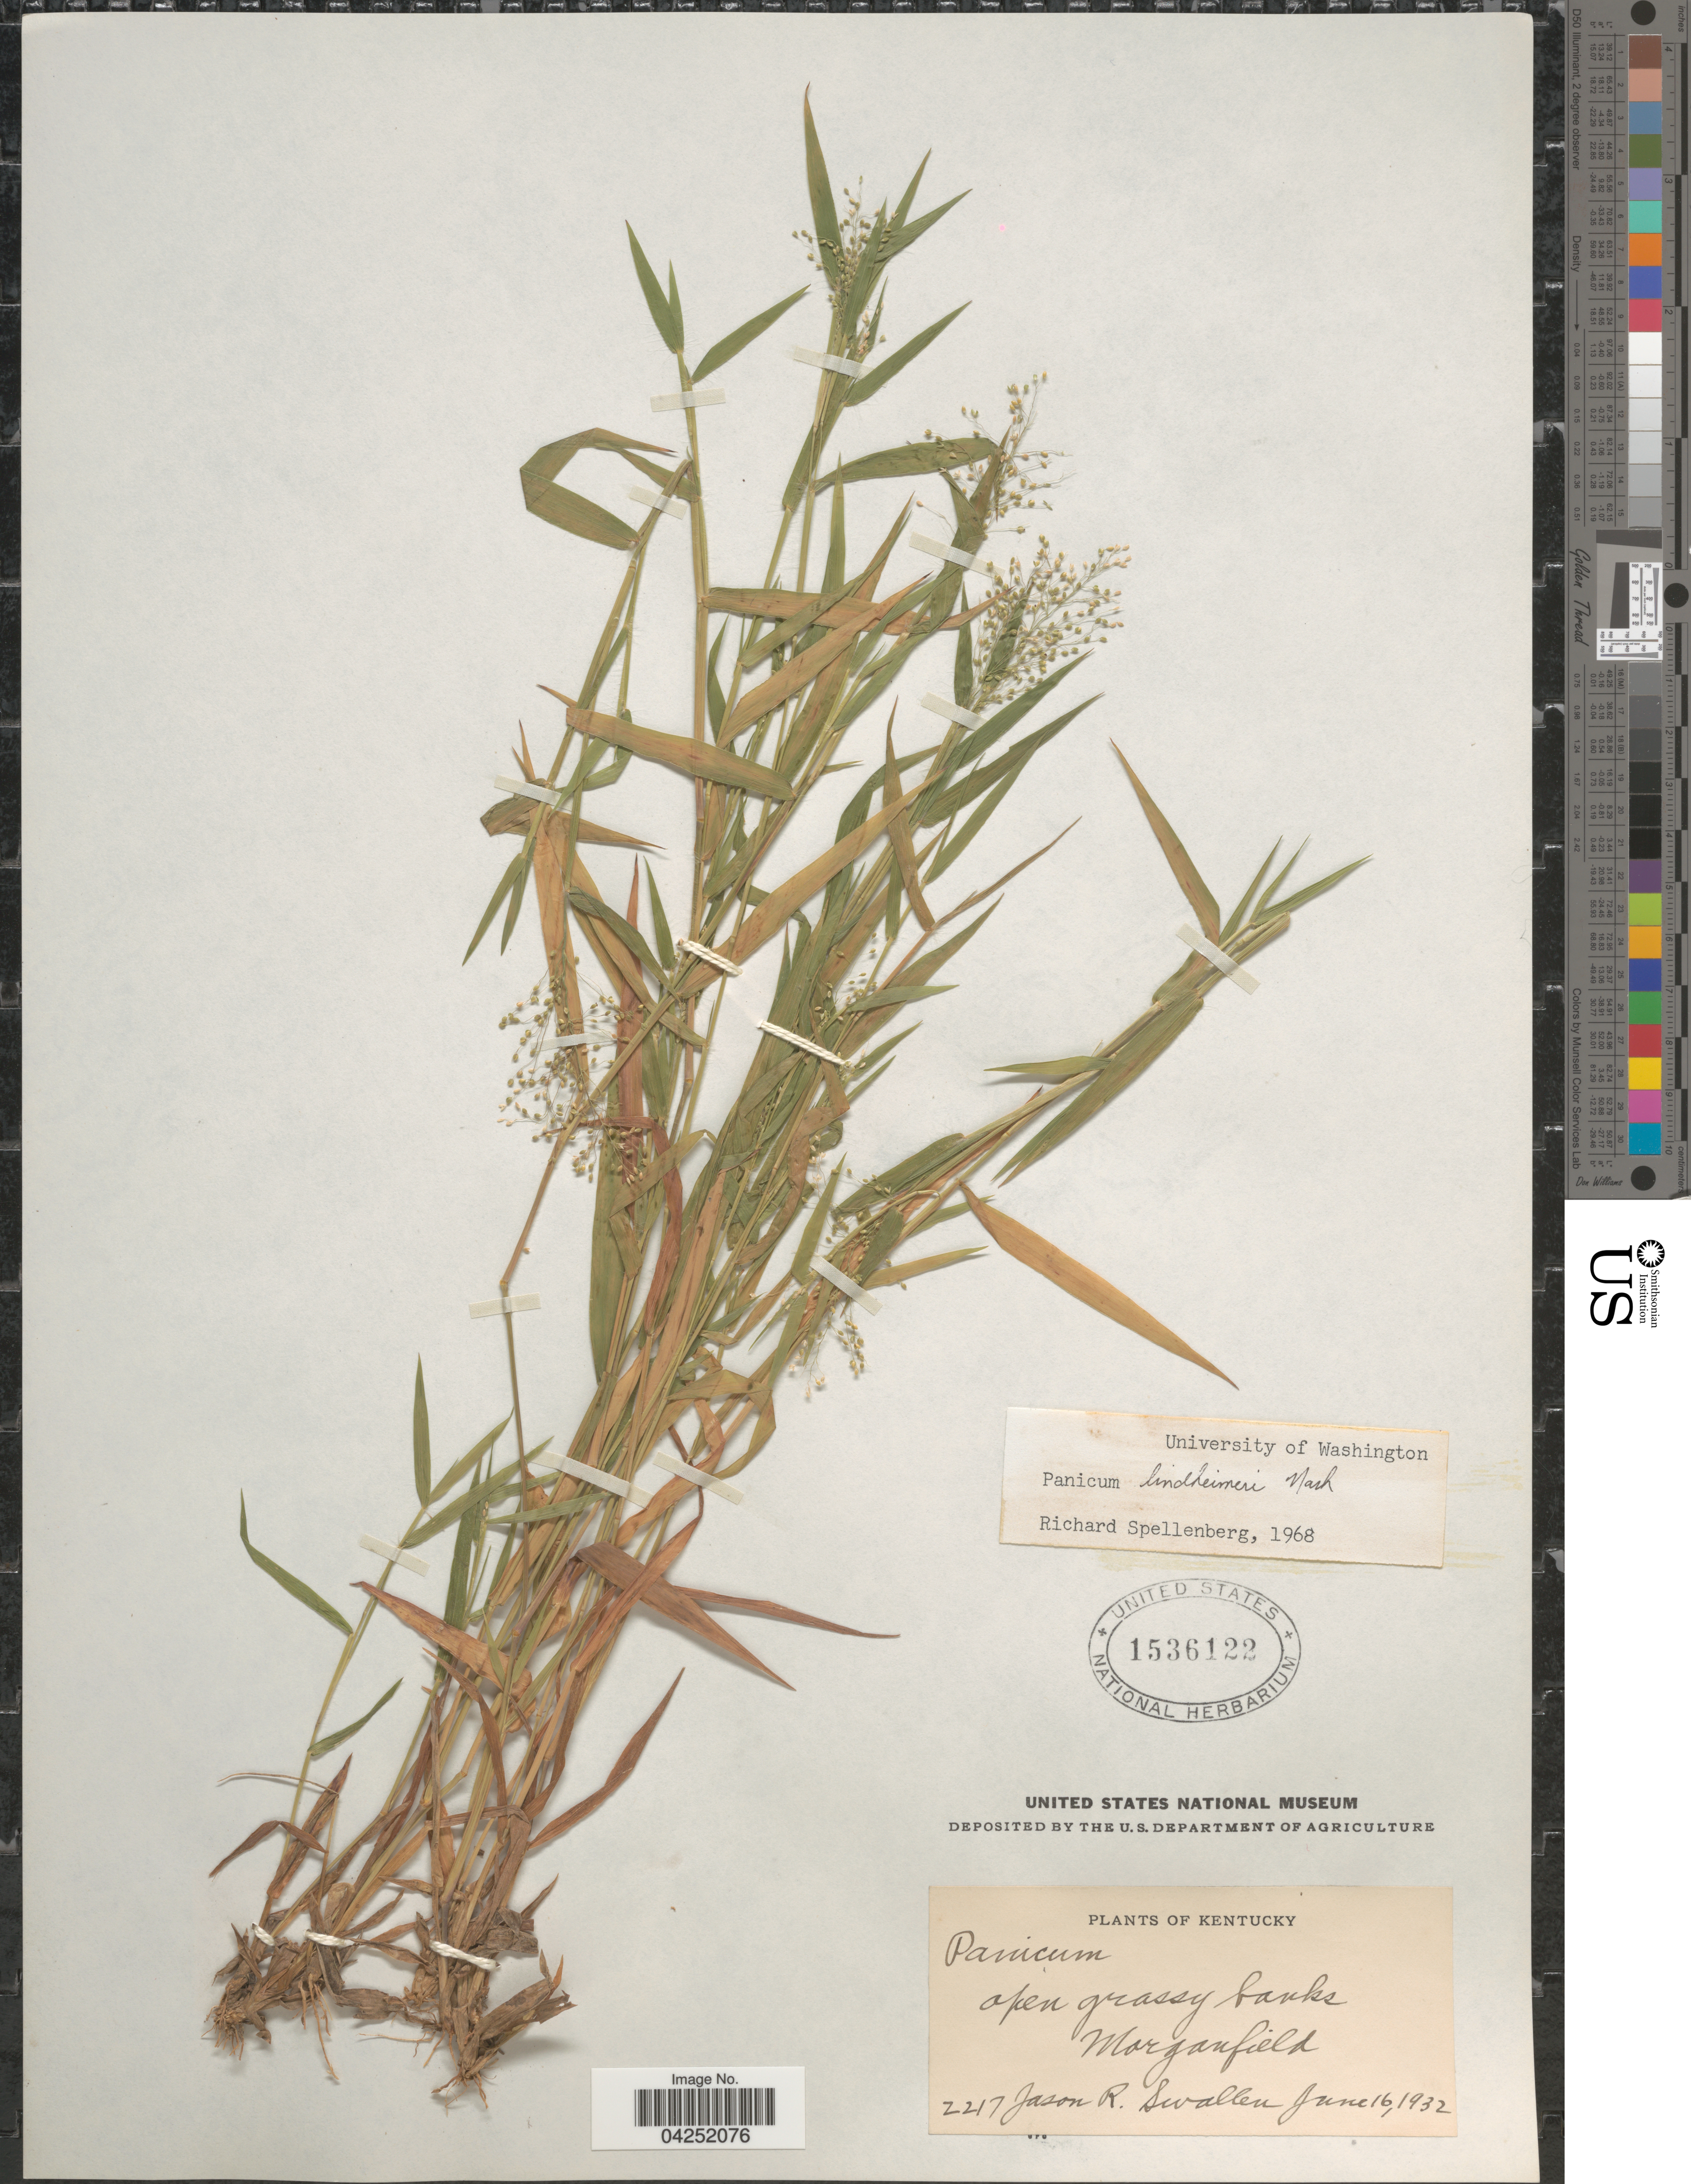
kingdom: Plantae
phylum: Tracheophyta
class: Liliopsida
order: Poales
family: Poaceae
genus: Dichanthelium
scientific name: Dichanthelium acuminatum var. lindheimeri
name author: (Nash) Gould & C.A. Clark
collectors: J. R. Swallen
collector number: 2217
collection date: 1932-06-16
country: United States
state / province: Kentucky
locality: Open grassy banks, Morganfield.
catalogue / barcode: US 1536122